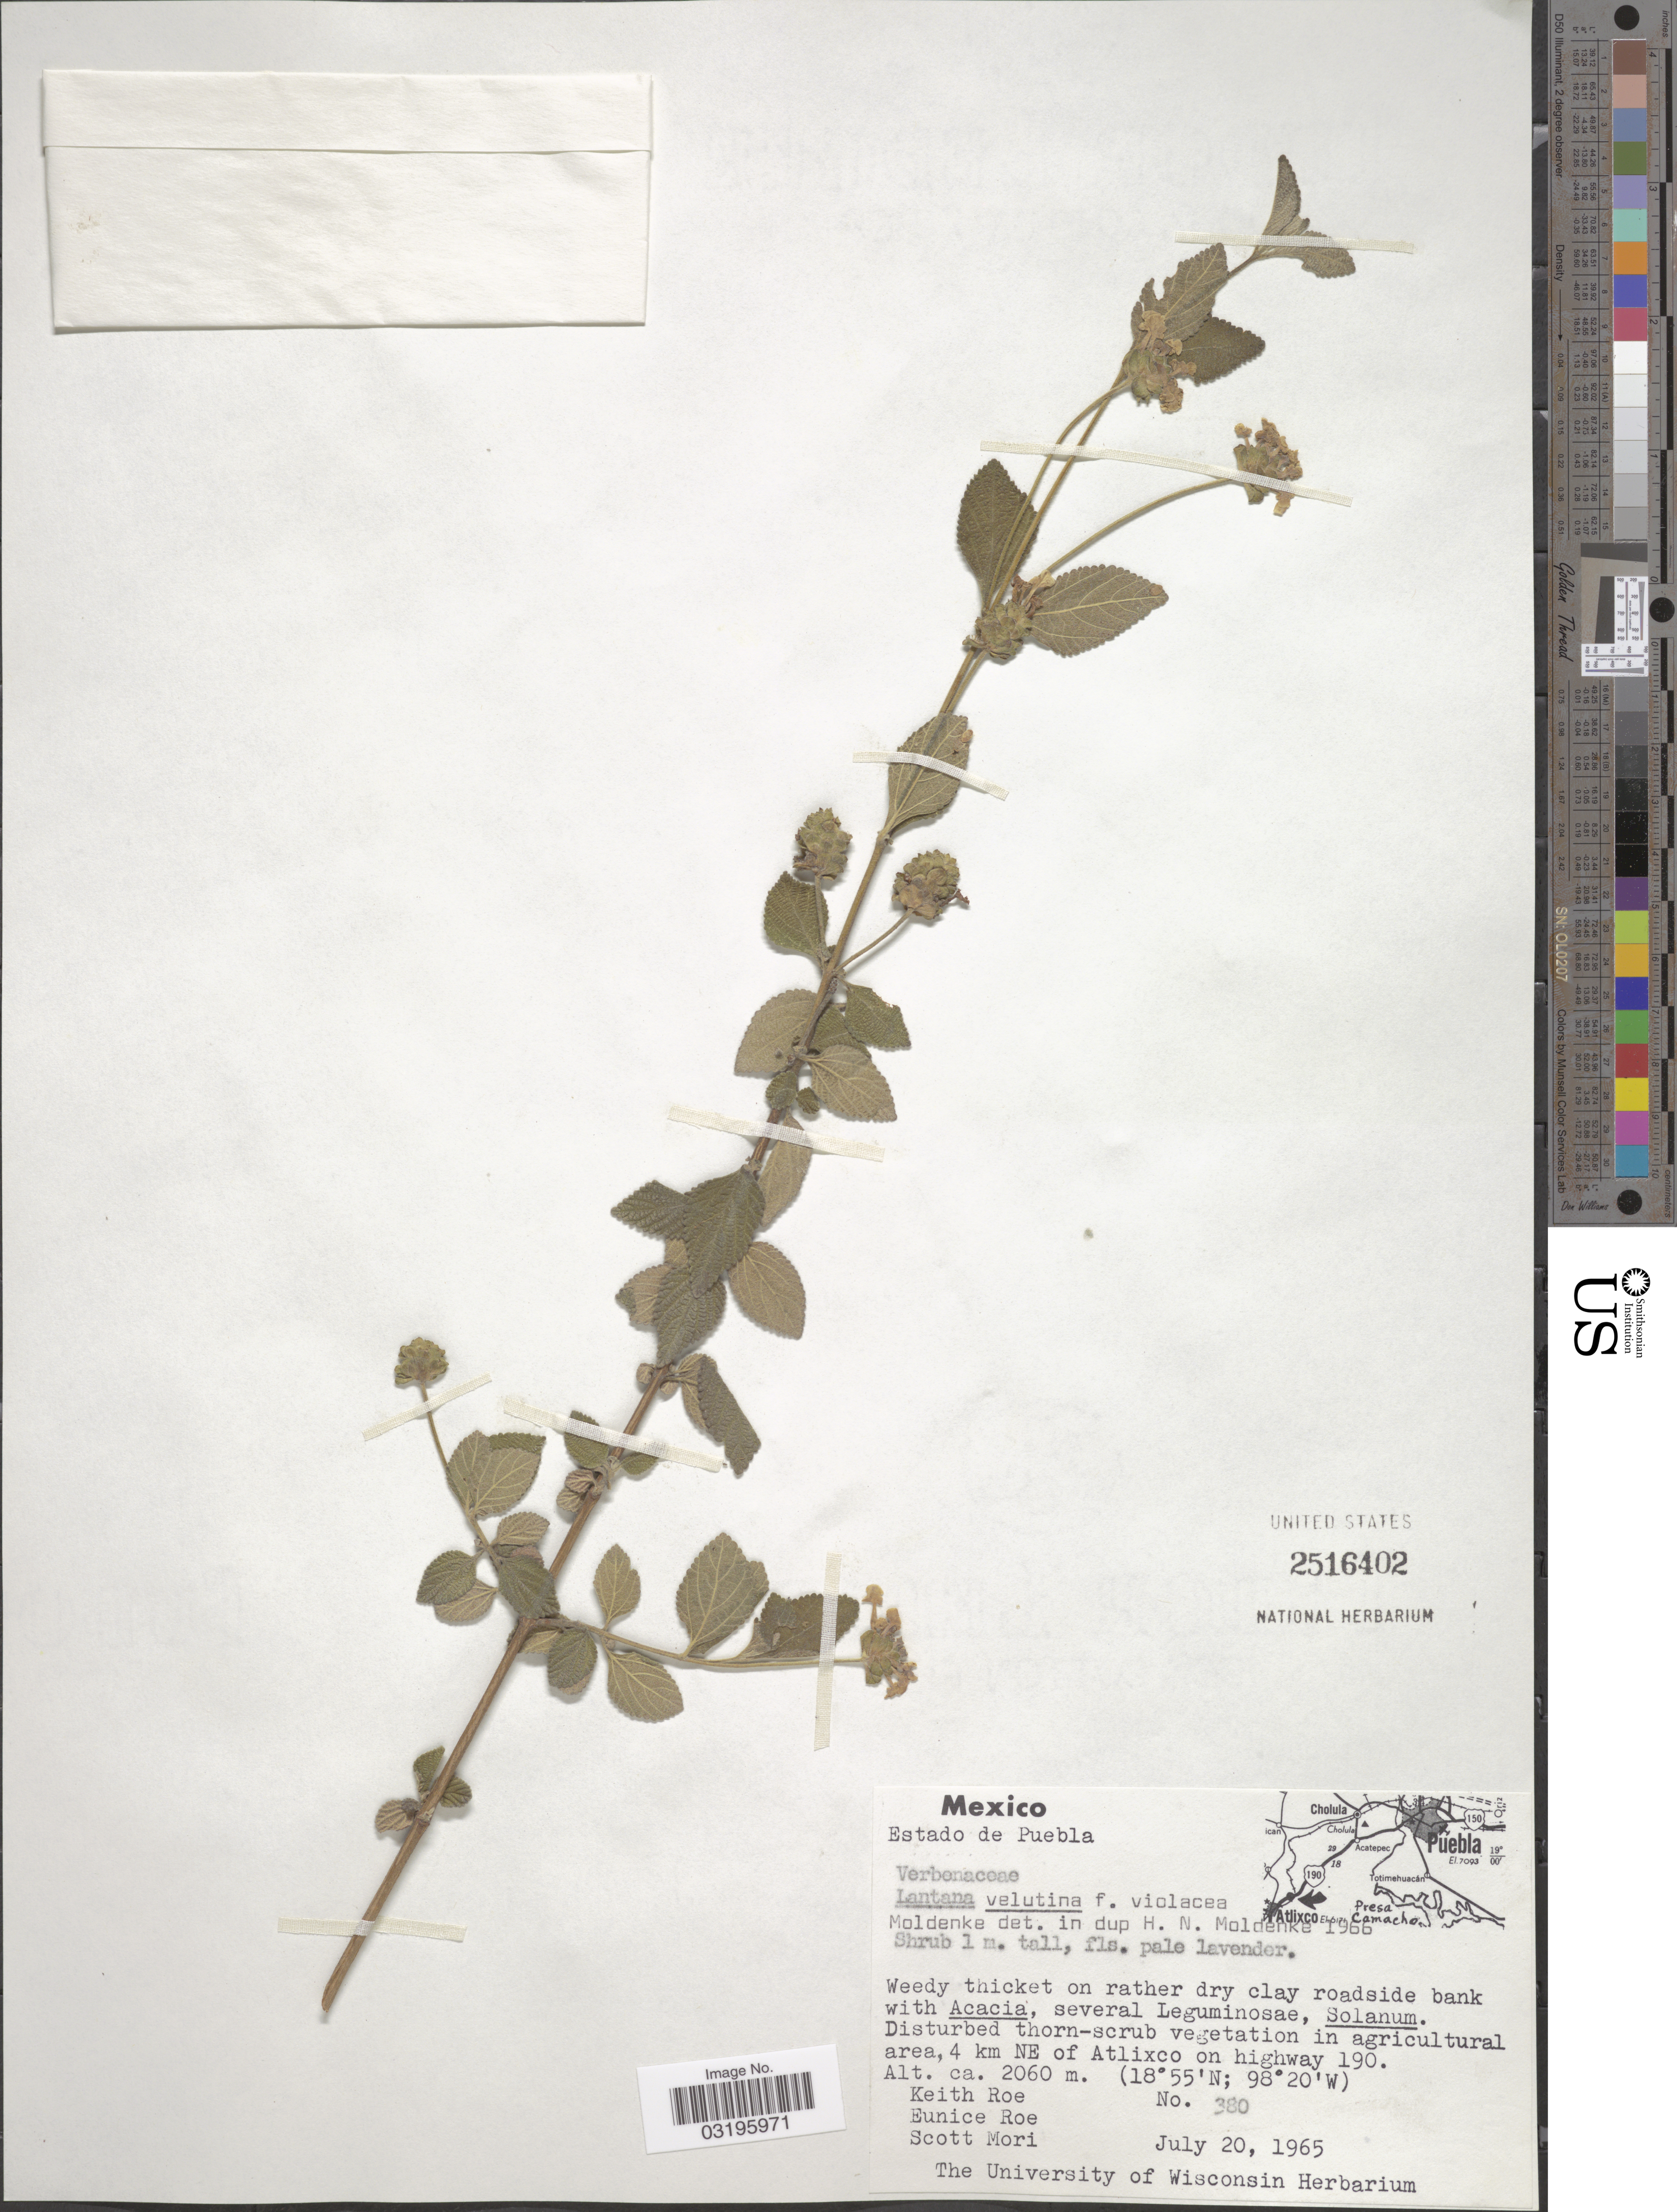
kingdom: Plantae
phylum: Tracheophyta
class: Magnoliopsida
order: Lamiales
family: Verbenaceae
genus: Lantana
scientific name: Lantana velutina f. violacea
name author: Moldenke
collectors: K. E. Roe, E. Roe & S. Mori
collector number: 380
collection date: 1965-07-20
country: Mexico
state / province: Puebla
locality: Disturbed thorn-scrub vegetation in agricultural area, 4 km NE of Atlixco on highway 190.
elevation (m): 2060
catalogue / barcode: US 2516402